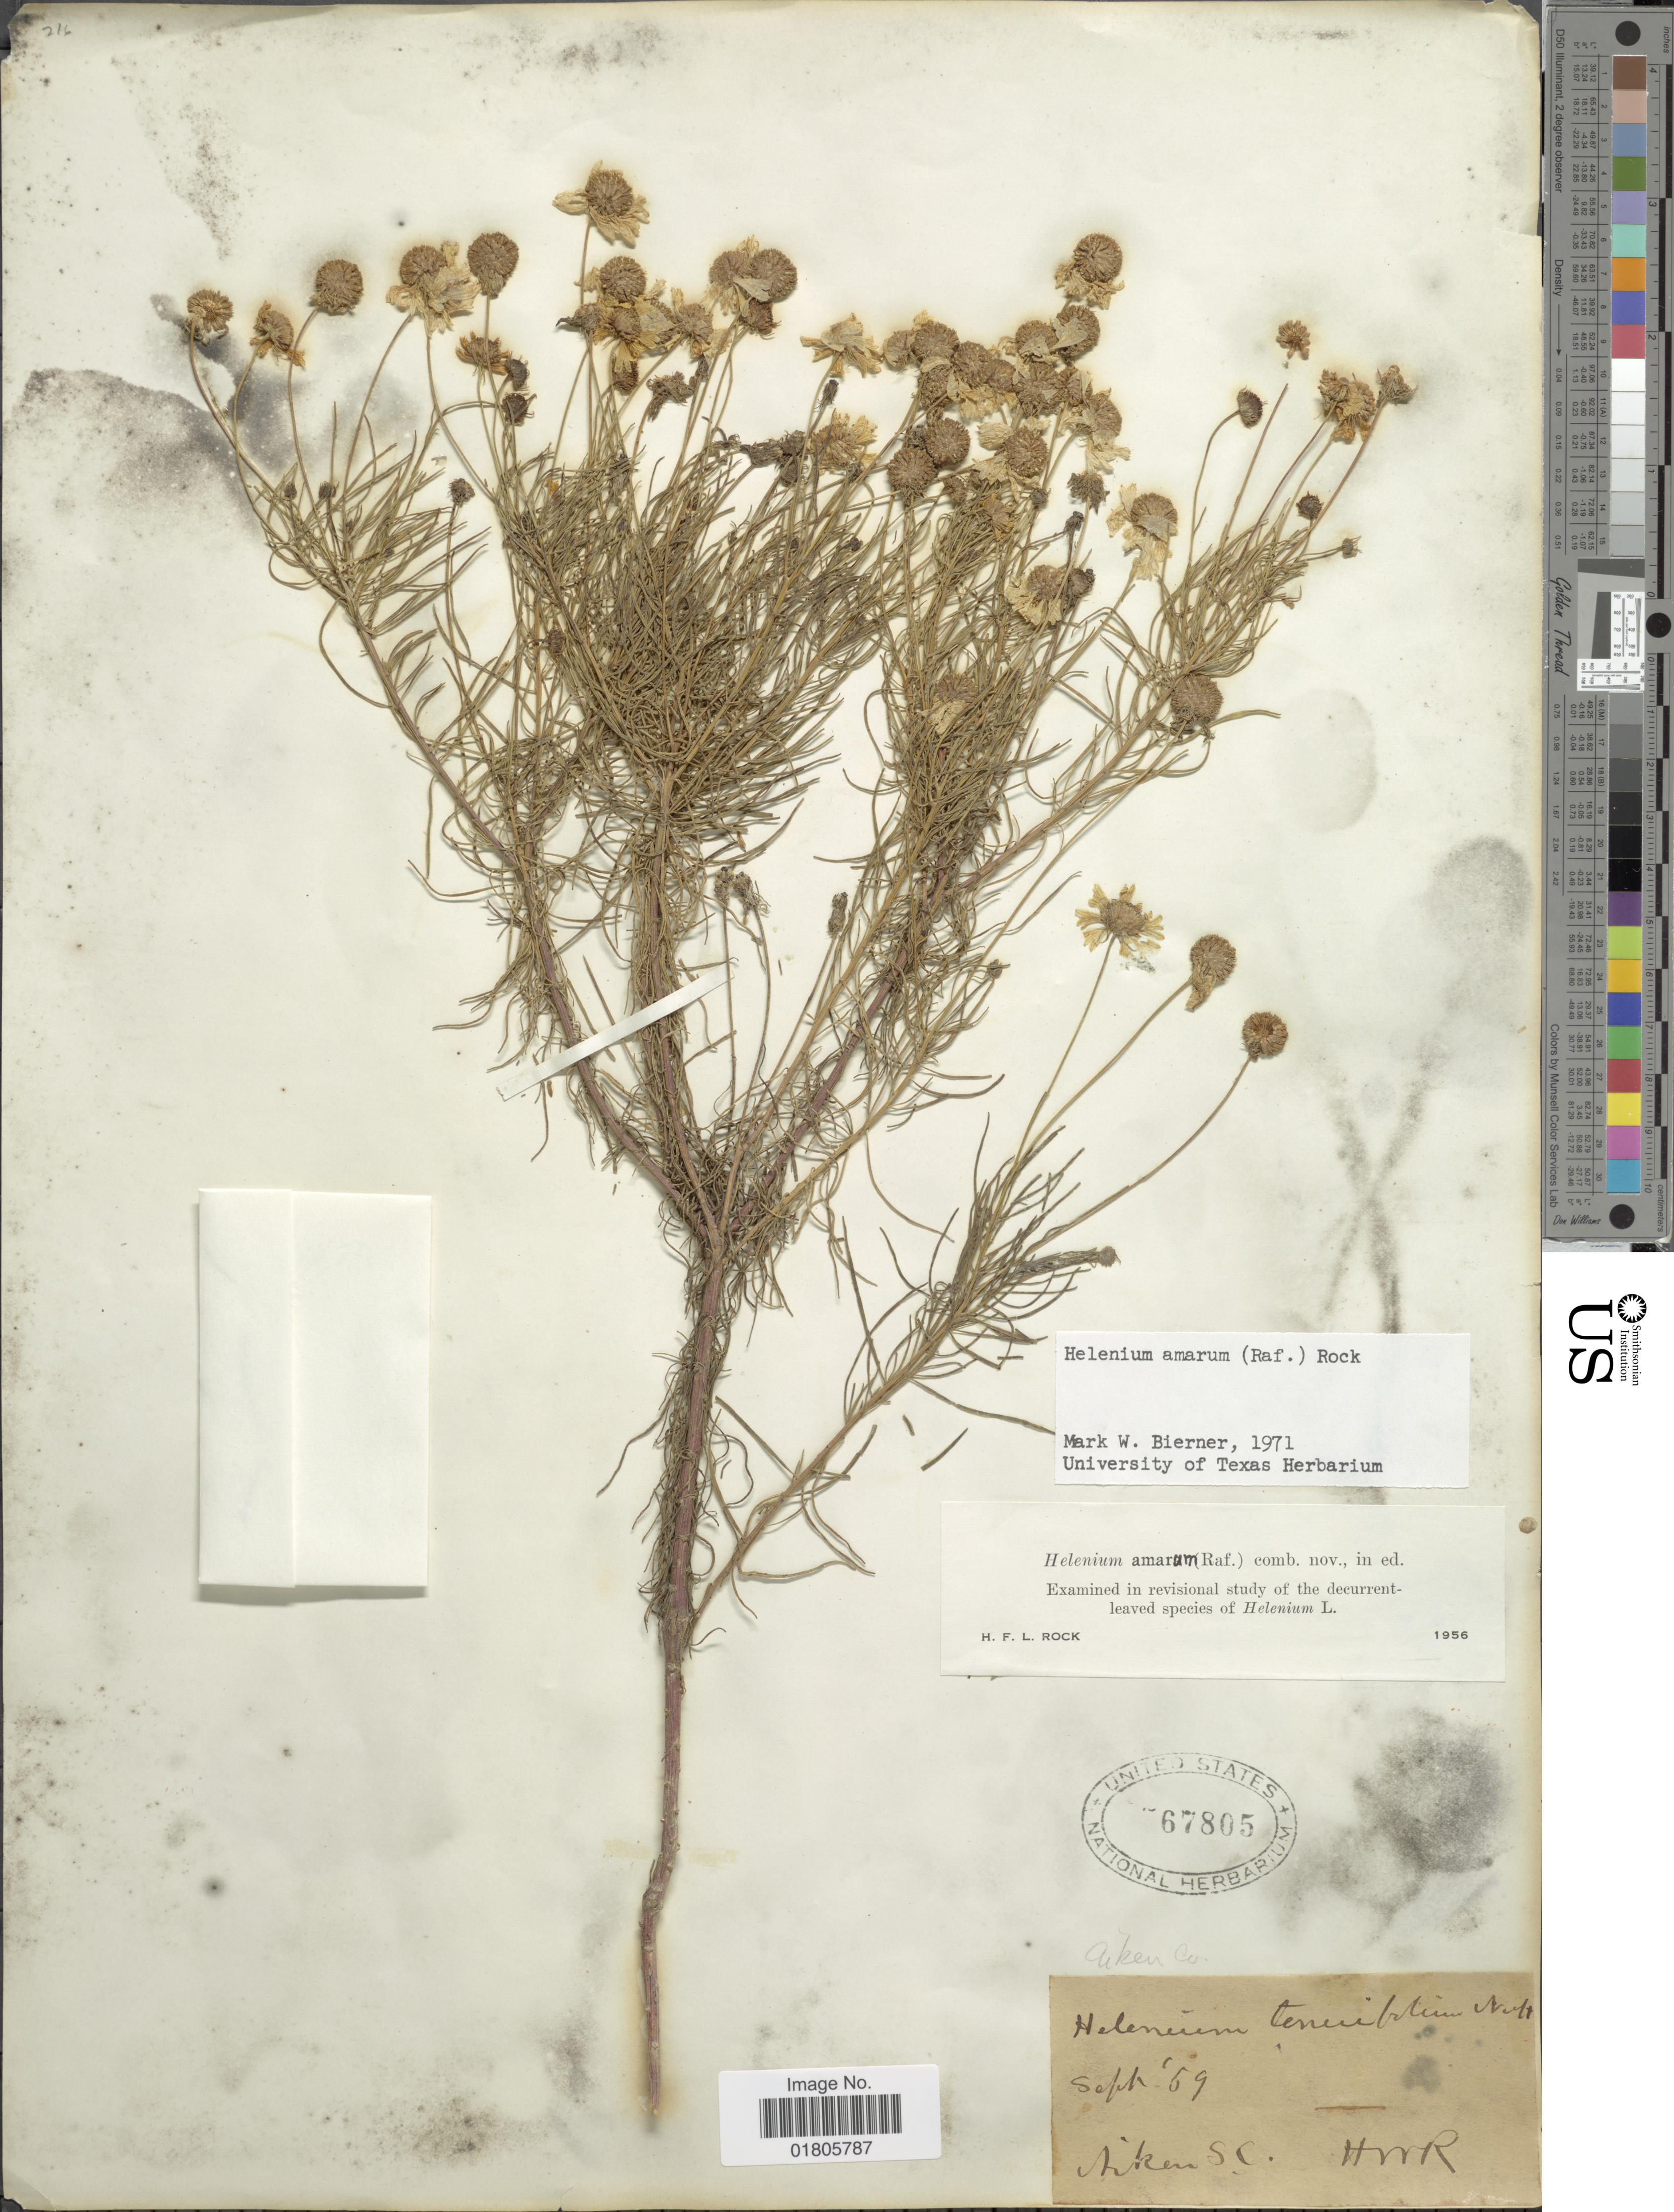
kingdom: Plantae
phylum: Tracheophyta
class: Magnoliopsida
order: Asterales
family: Asteraceae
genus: Helenium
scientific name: Helenium amarum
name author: (Raf.) H. Rock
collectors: H. W. R.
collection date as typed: Transcribed d/m/y: /9/69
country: United States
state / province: South Carolina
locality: Aiken Co.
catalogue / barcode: US 67805